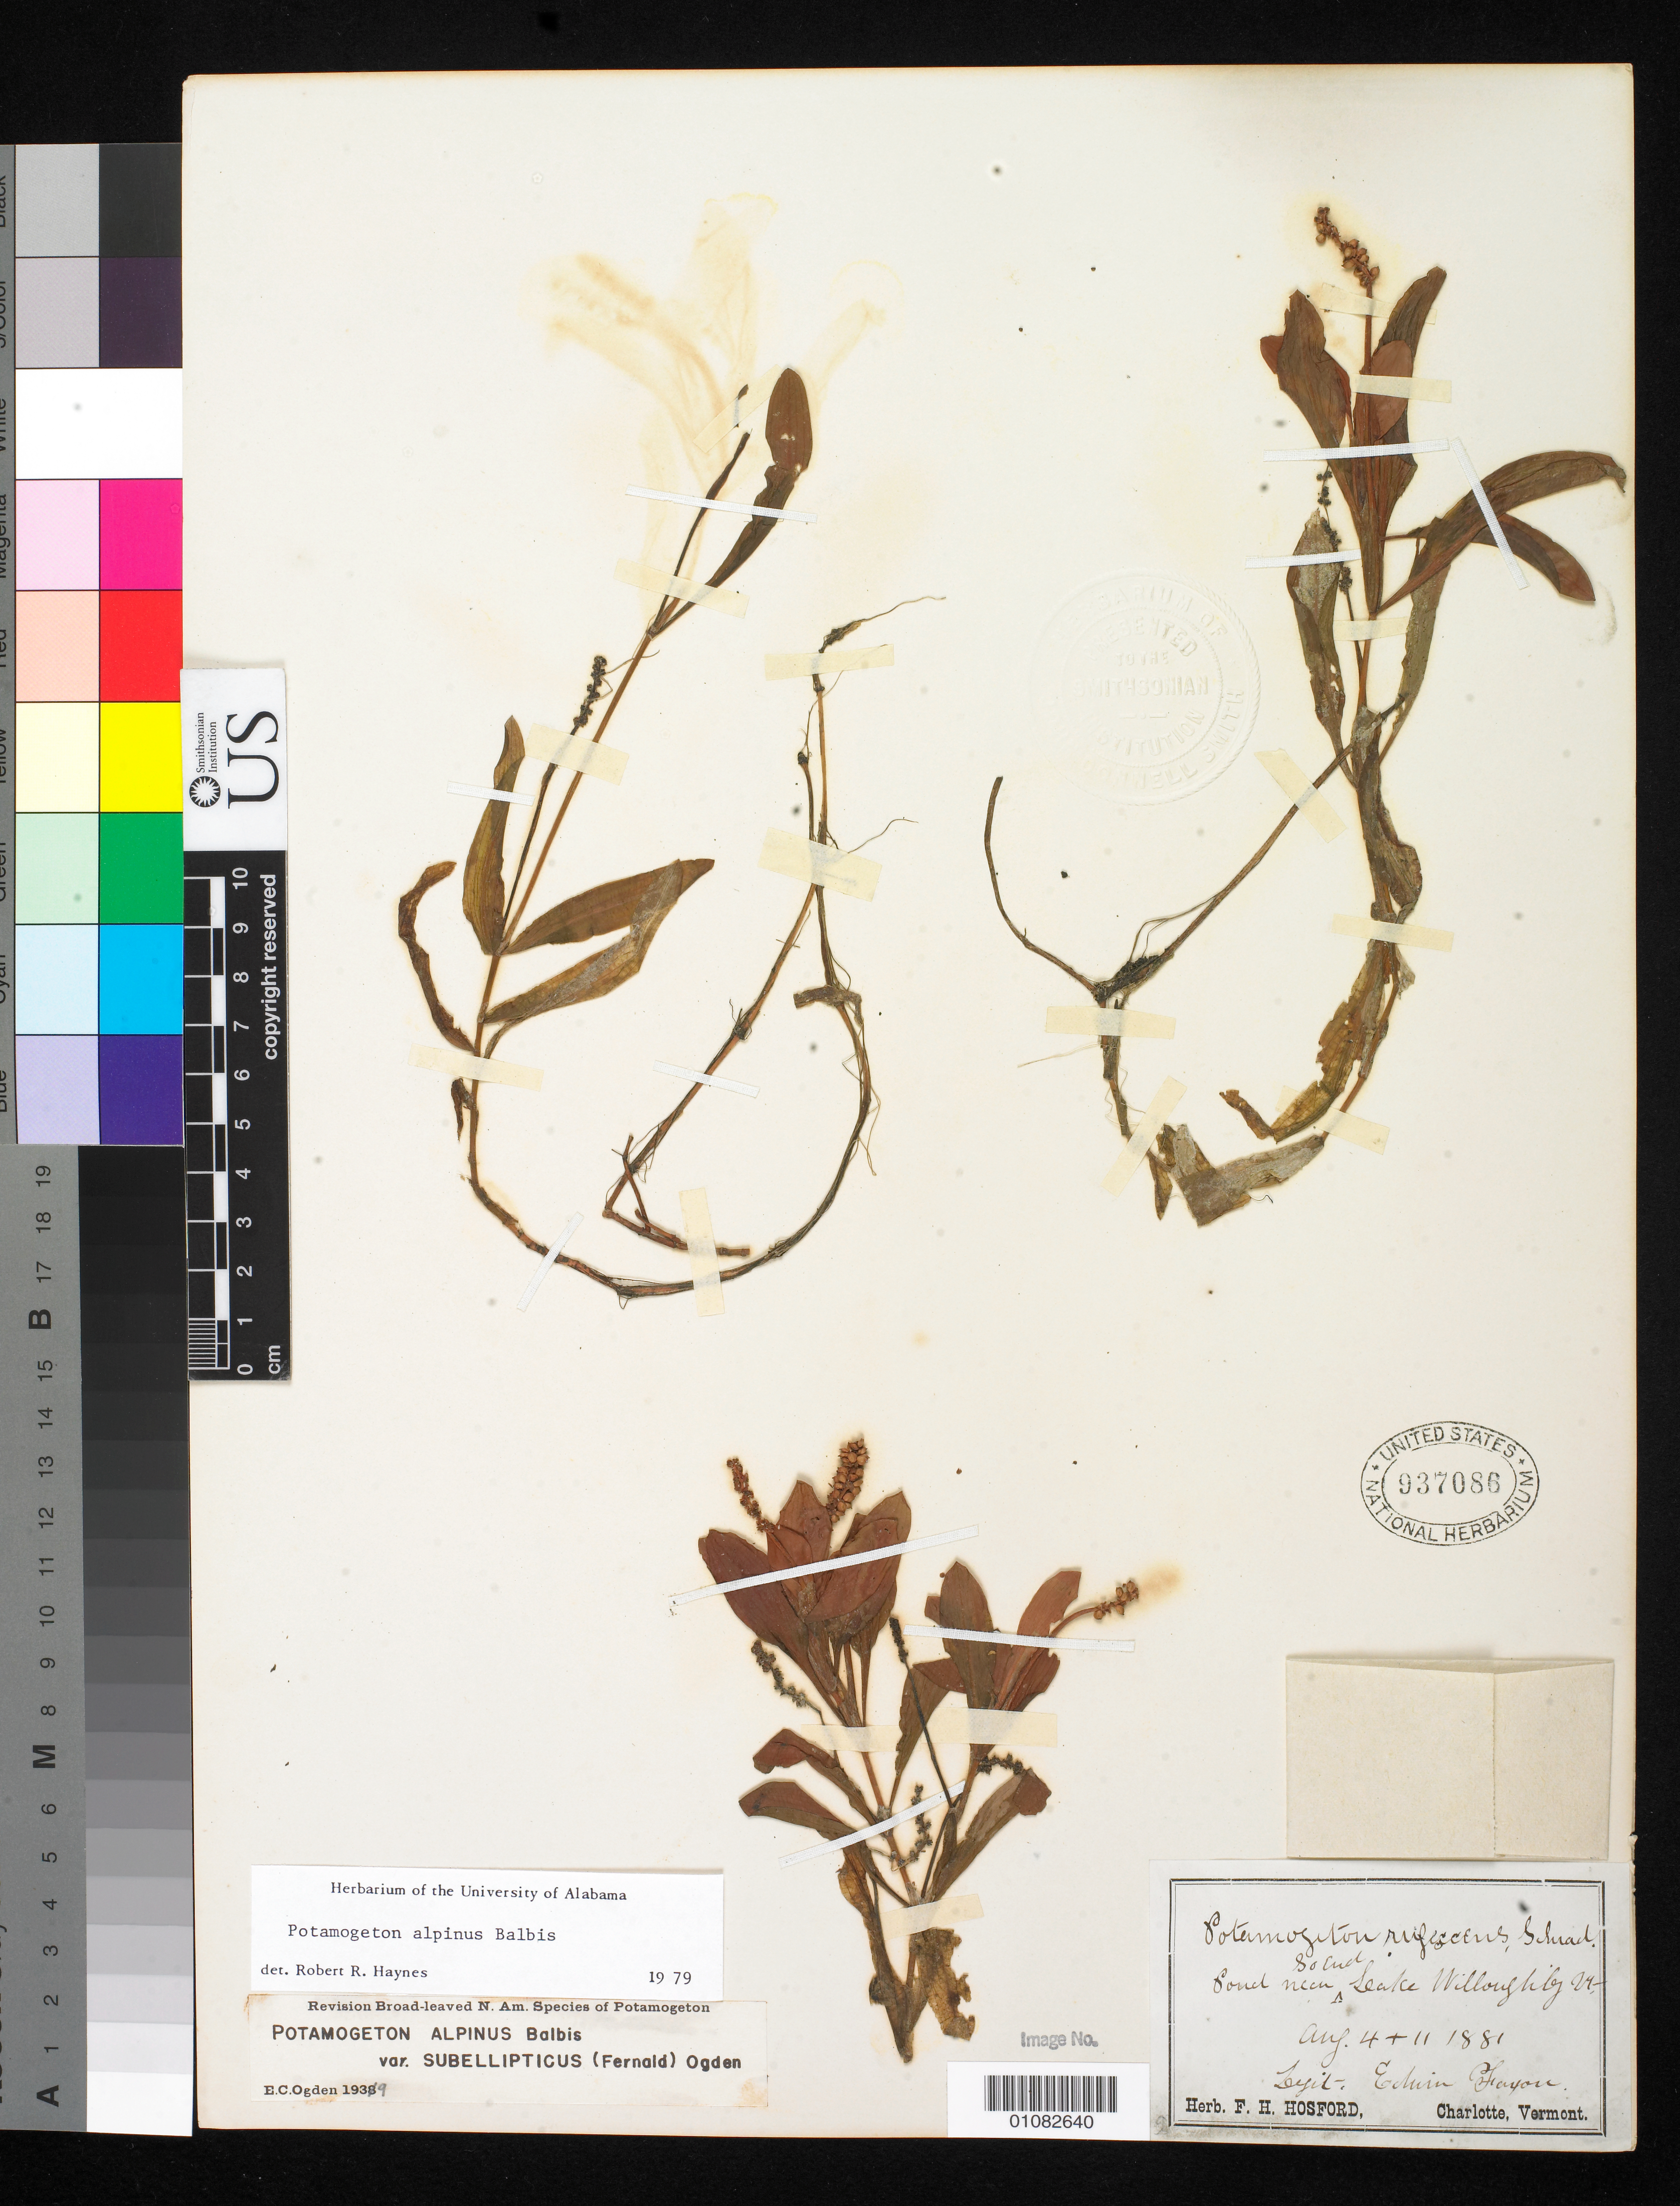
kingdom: Plantae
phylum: Tracheophyta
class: Liliopsida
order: Alismatales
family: Potamogetonaceae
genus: Potamogeton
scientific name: Potamogeton alpinus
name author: Balb.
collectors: E. Faxon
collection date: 1881-08-04,1881-08-11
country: United States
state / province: Vermont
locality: Charlotte, Soend Leake Willoughby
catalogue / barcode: US 937086